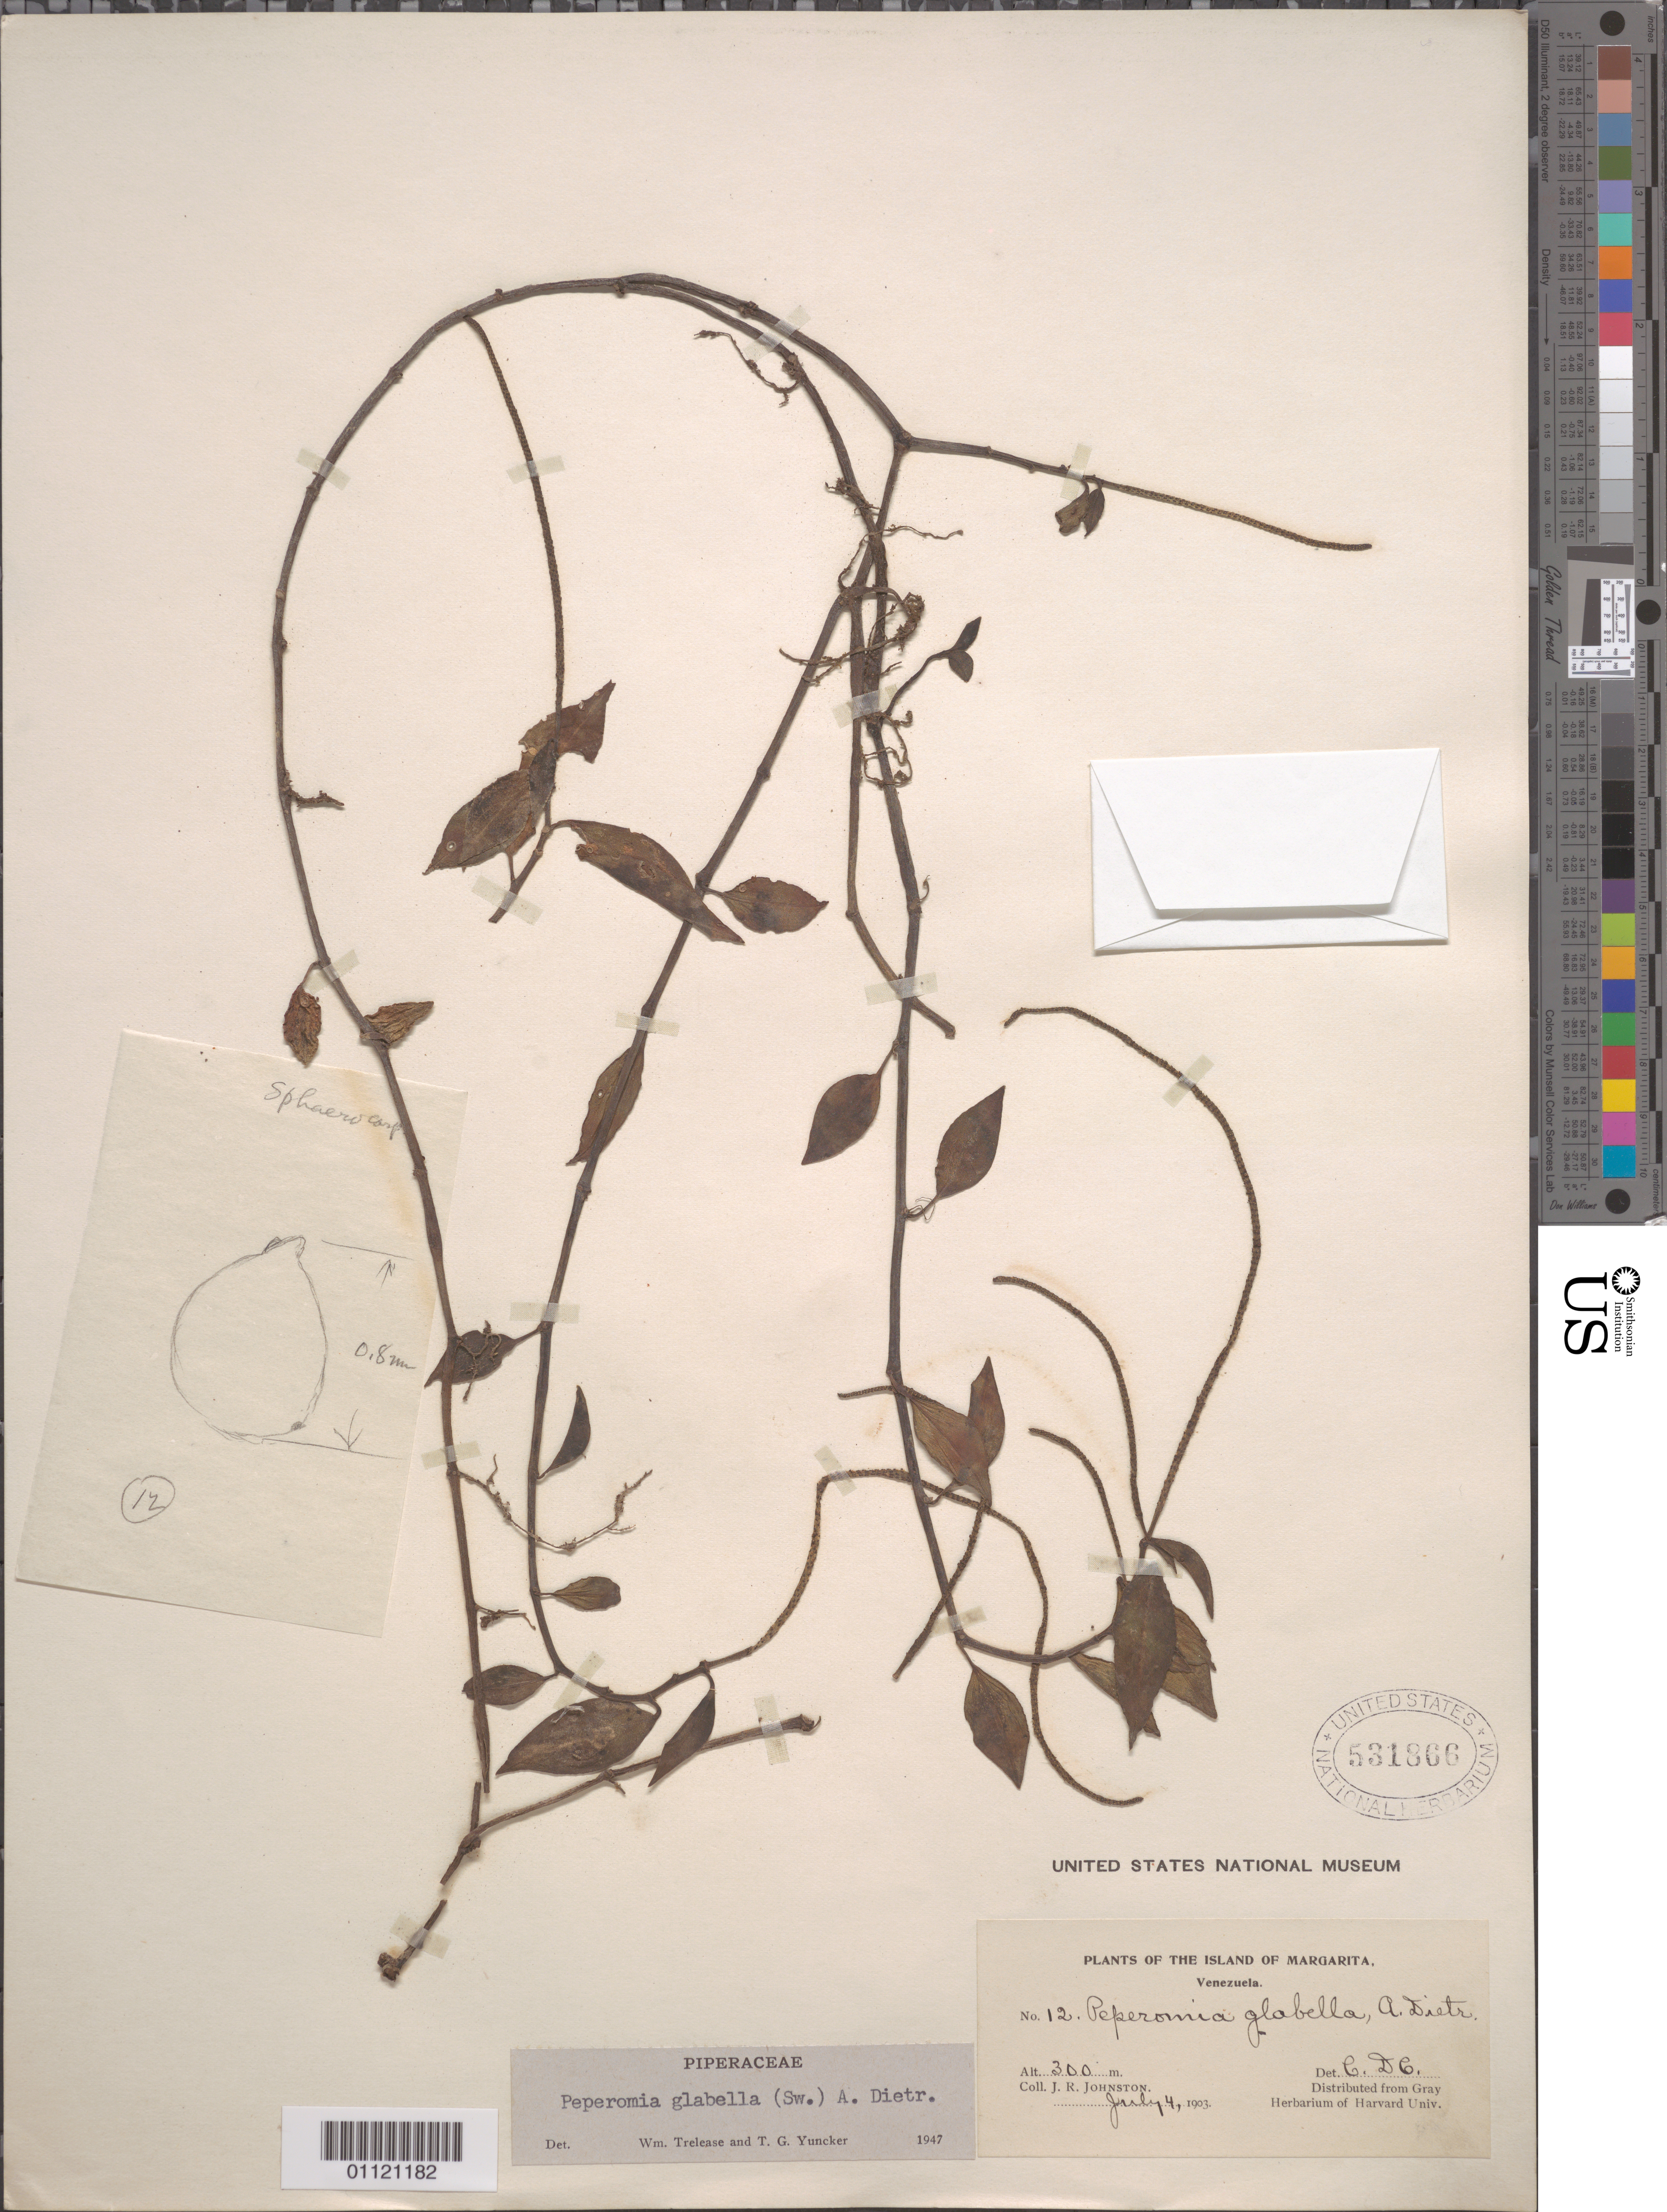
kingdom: Plantae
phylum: Tracheophyta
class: Magnoliopsida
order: Piperales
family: Piperaceae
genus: Peperomia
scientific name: Peperomia glabella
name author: (Sw.) A. Dietr.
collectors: J. Johnston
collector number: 12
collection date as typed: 04 Jul 1903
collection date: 1903-07-04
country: Venezuela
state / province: Nueva Esparta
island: Margarita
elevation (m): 300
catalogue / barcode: US 531866